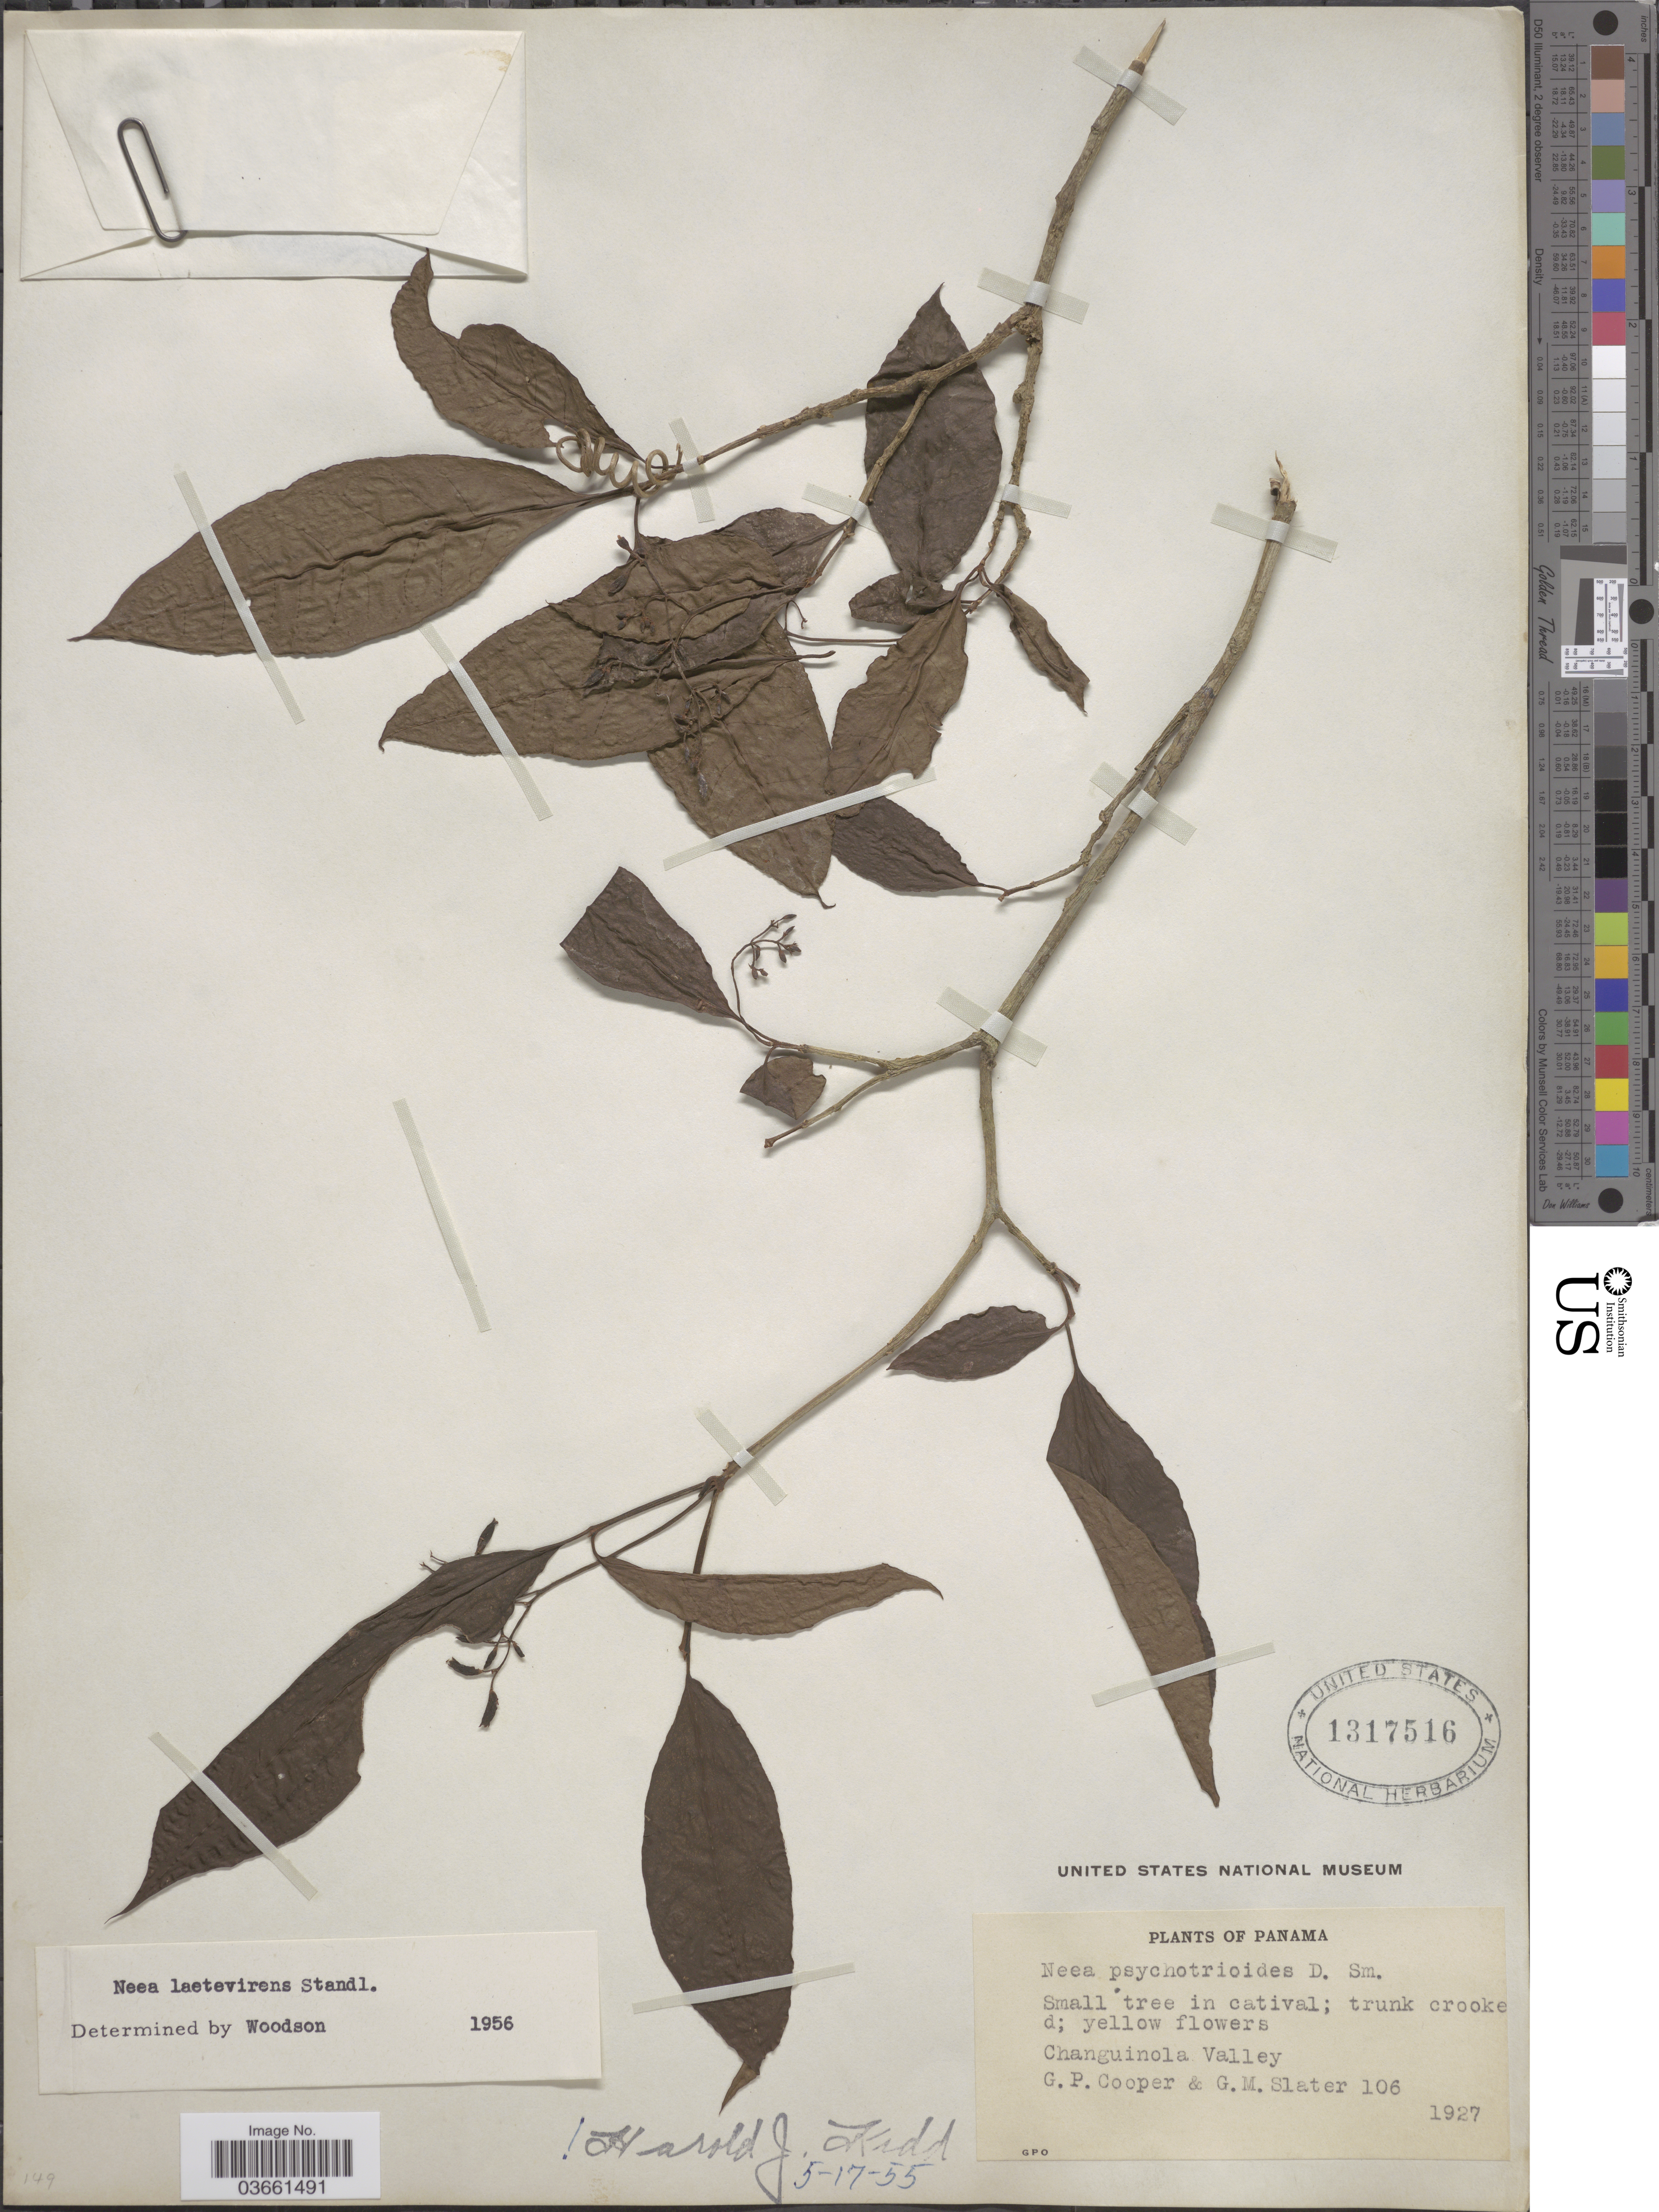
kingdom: Plantae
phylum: Tracheophyta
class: Magnoliopsida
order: Caryophyllales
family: Nyctaginaceae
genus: Neea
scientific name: Neea laetevirens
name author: Standl.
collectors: G. Cooper & G. Slater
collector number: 106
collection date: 1927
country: Panama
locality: Changuinola Valley.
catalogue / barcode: US 1317516